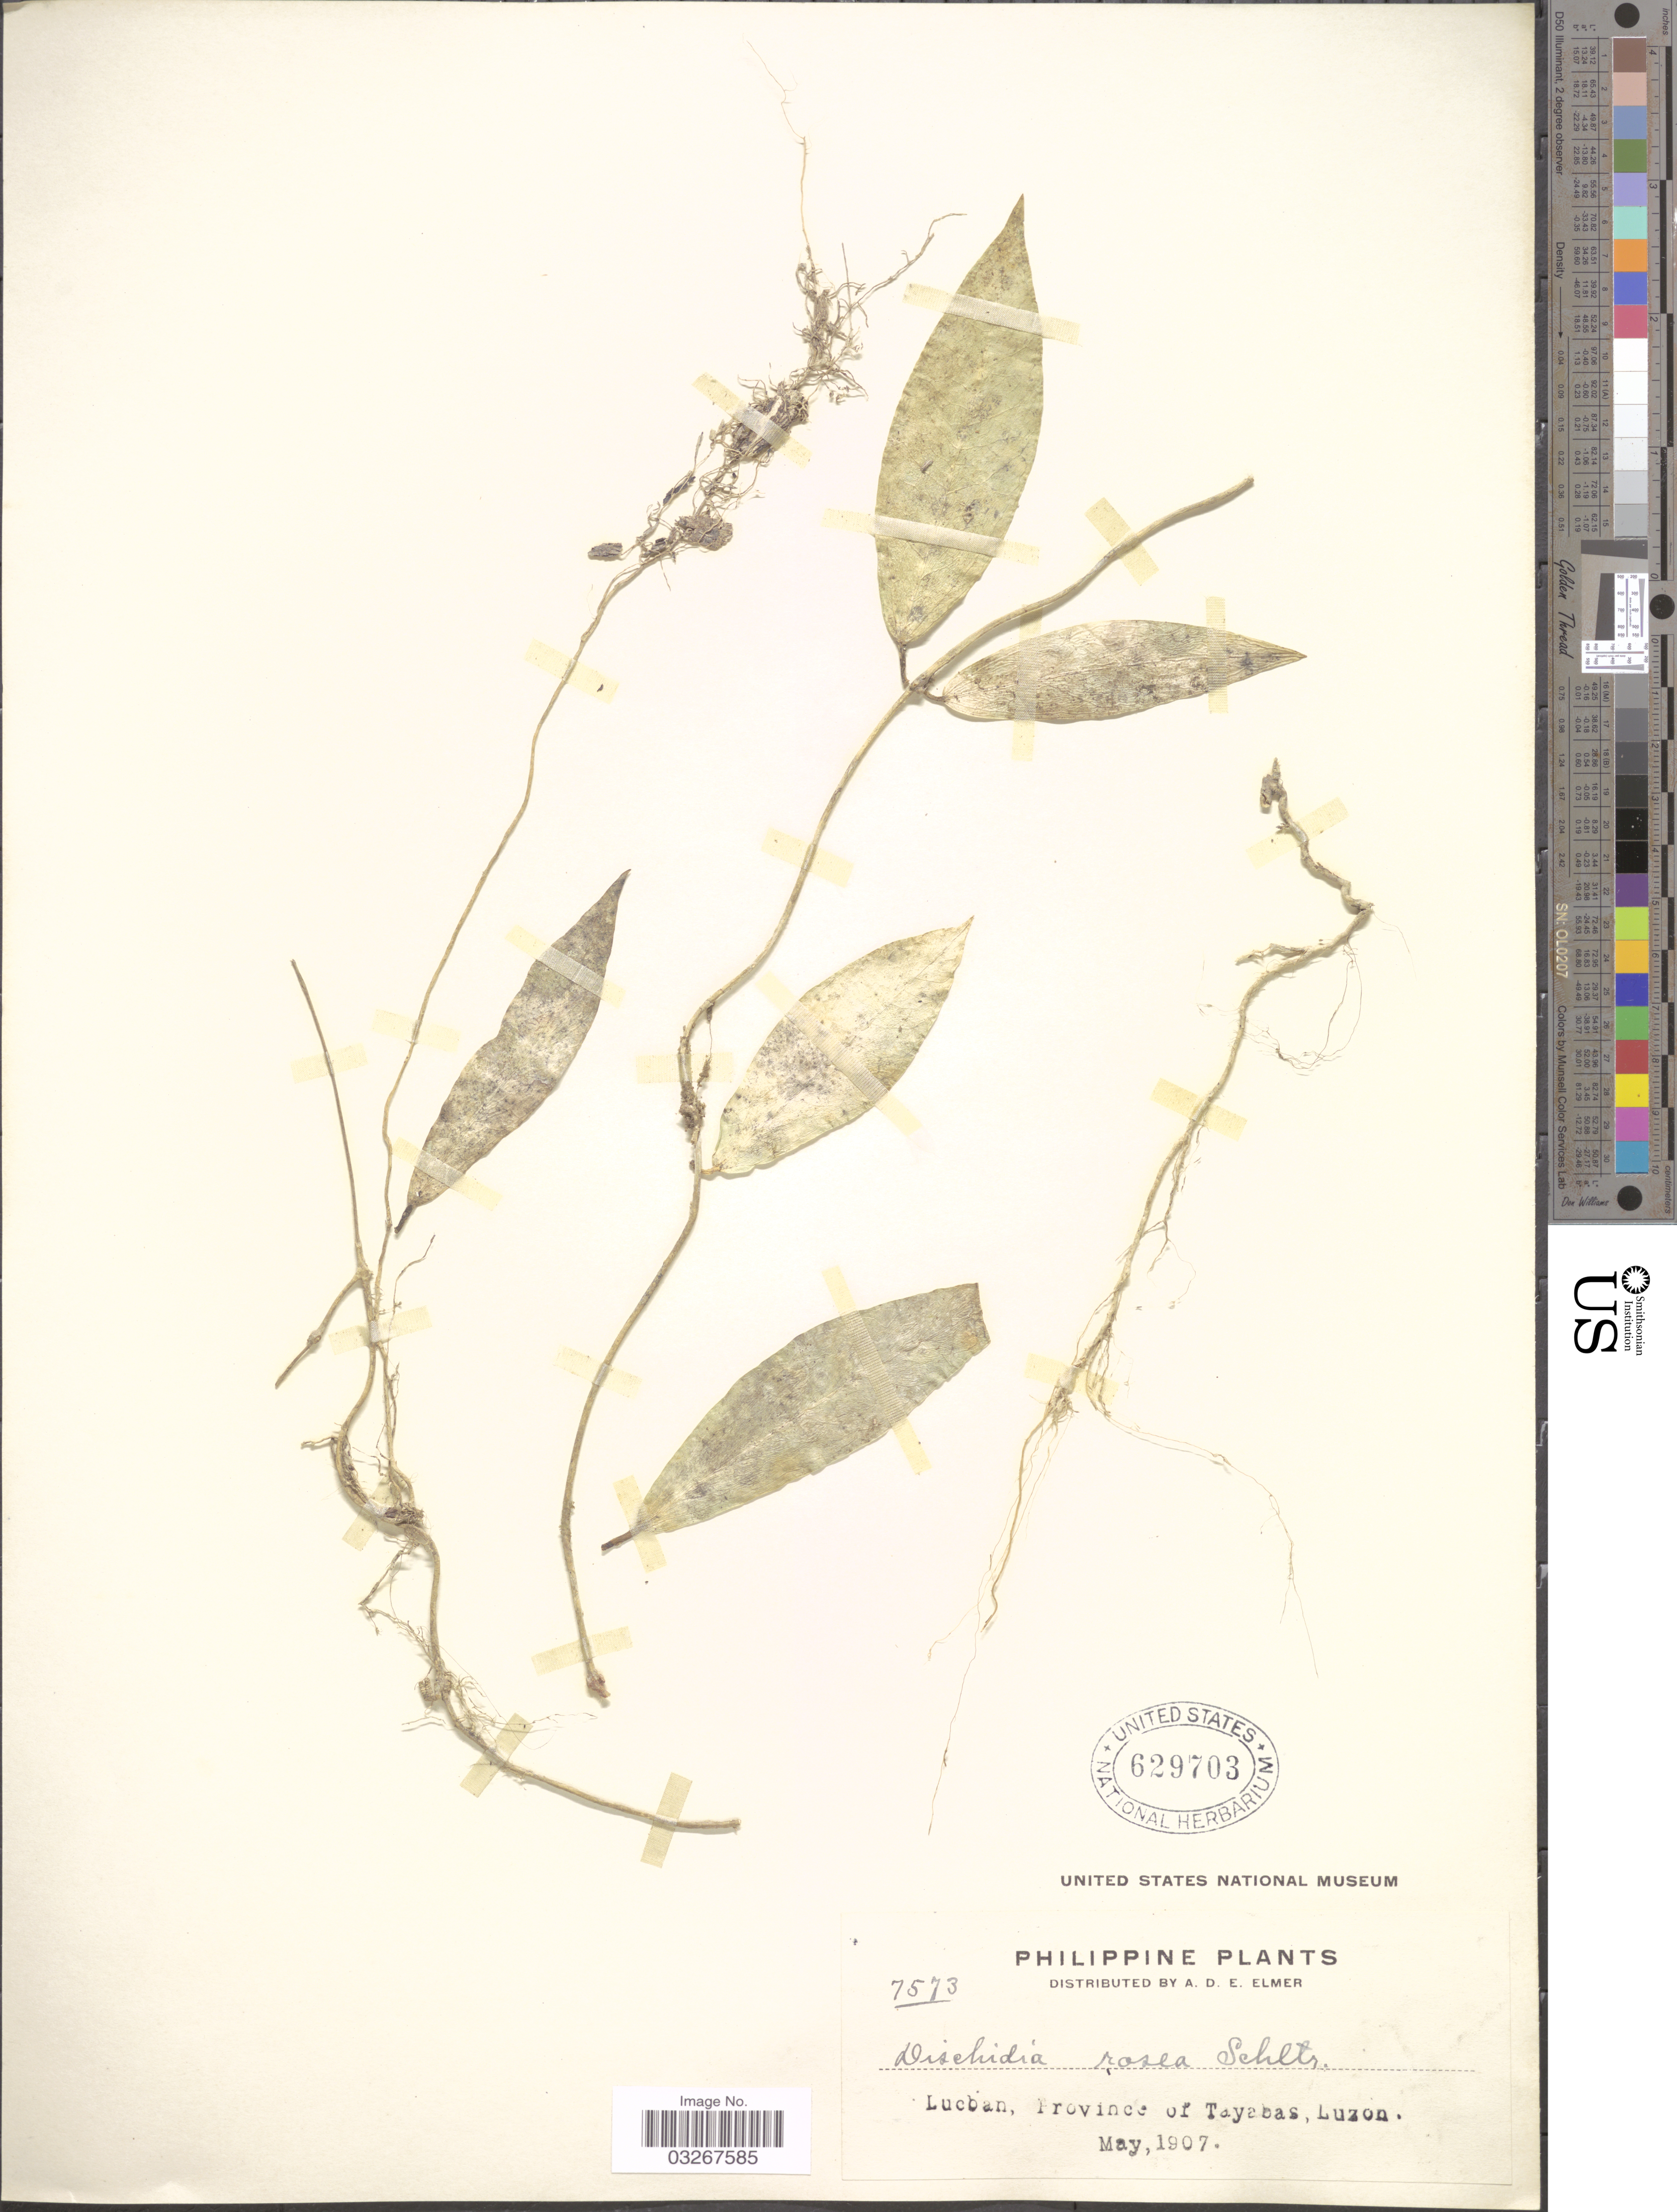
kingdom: Plantae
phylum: Tracheophyta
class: Magnoliopsida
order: Gentianales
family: Apocynaceae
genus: Dischidia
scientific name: Dischidia rosea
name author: Schltr.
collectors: A. D. E. Elmer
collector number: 7573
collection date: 1907-05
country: Philippines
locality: Lucban, Province of Tayabas, Luzon.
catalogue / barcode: US 629703